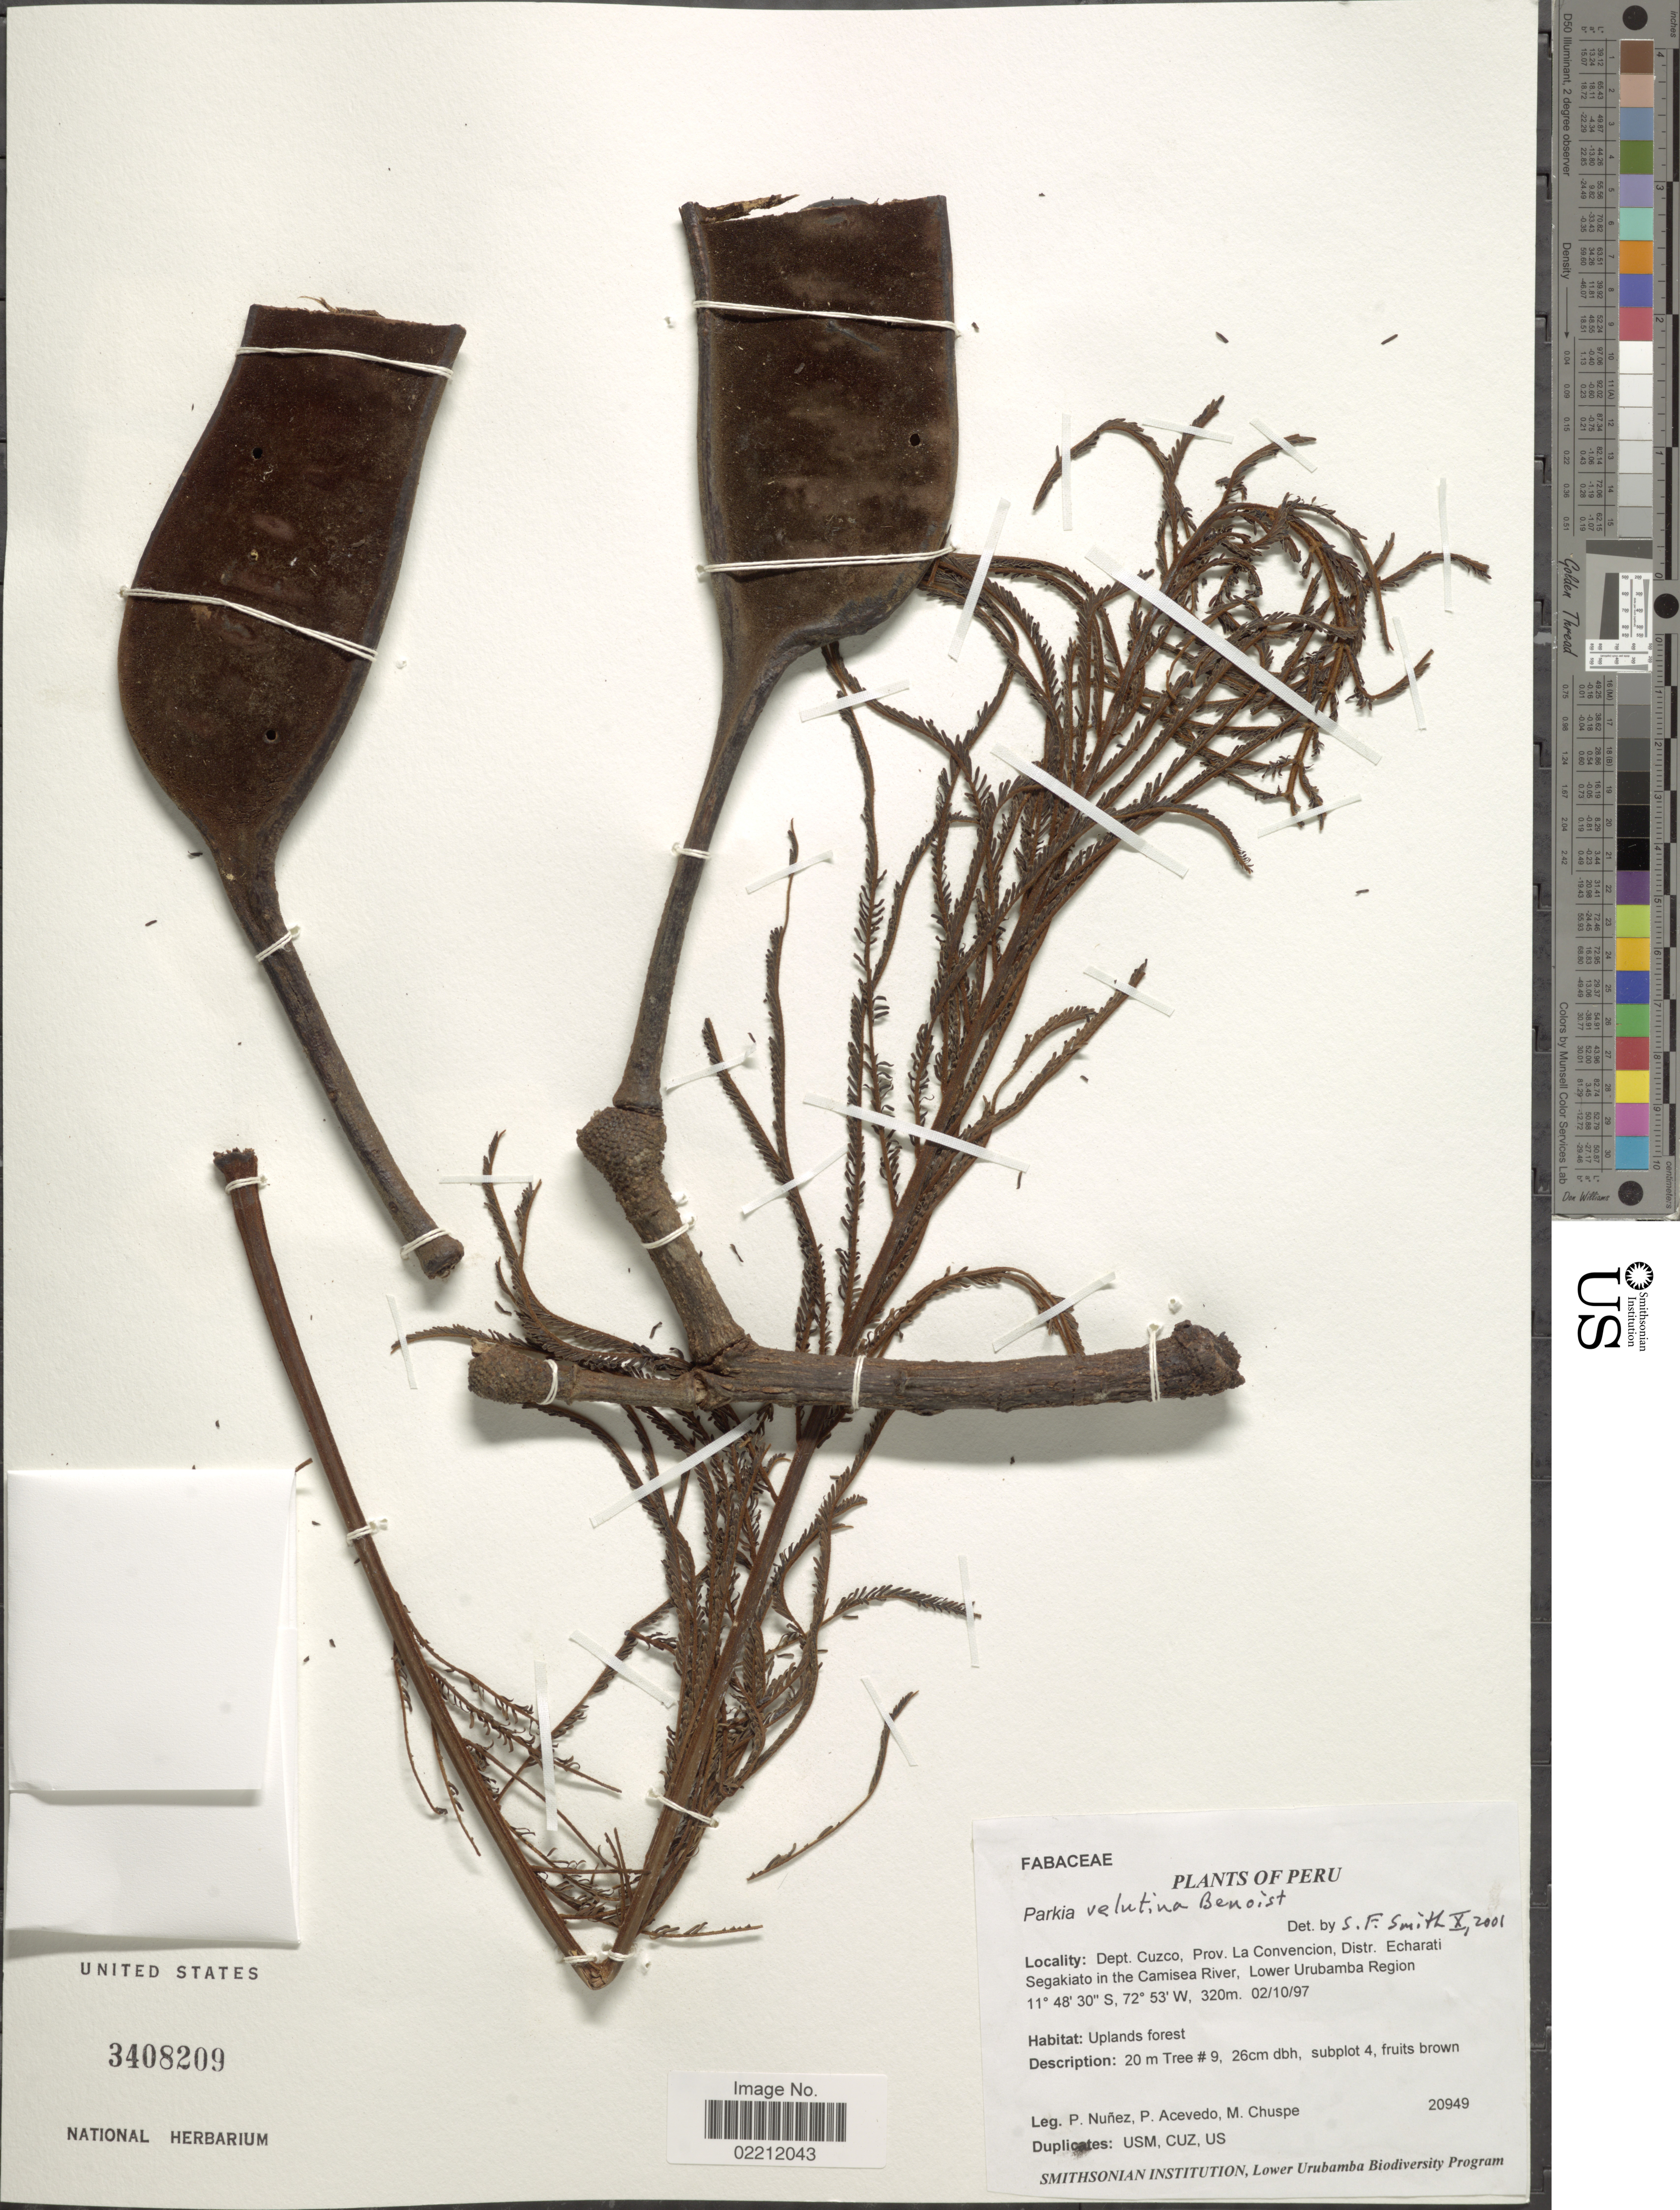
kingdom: Plantae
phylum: Tracheophyta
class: Magnoliopsida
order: Fabales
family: Fabaceae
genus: Parkia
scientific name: Parkia velutina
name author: Benoist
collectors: P. Nuñez V., P. Acevedo-Rodr. & M. Chuspe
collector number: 20949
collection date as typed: Transcribed d/m/y: 2/10/97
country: Peru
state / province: Cusco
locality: Prov. La Convencio, Distr. Echarati Segakiato in the Camisea River. Lower Urumbamba Region.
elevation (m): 320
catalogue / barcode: US 3408209